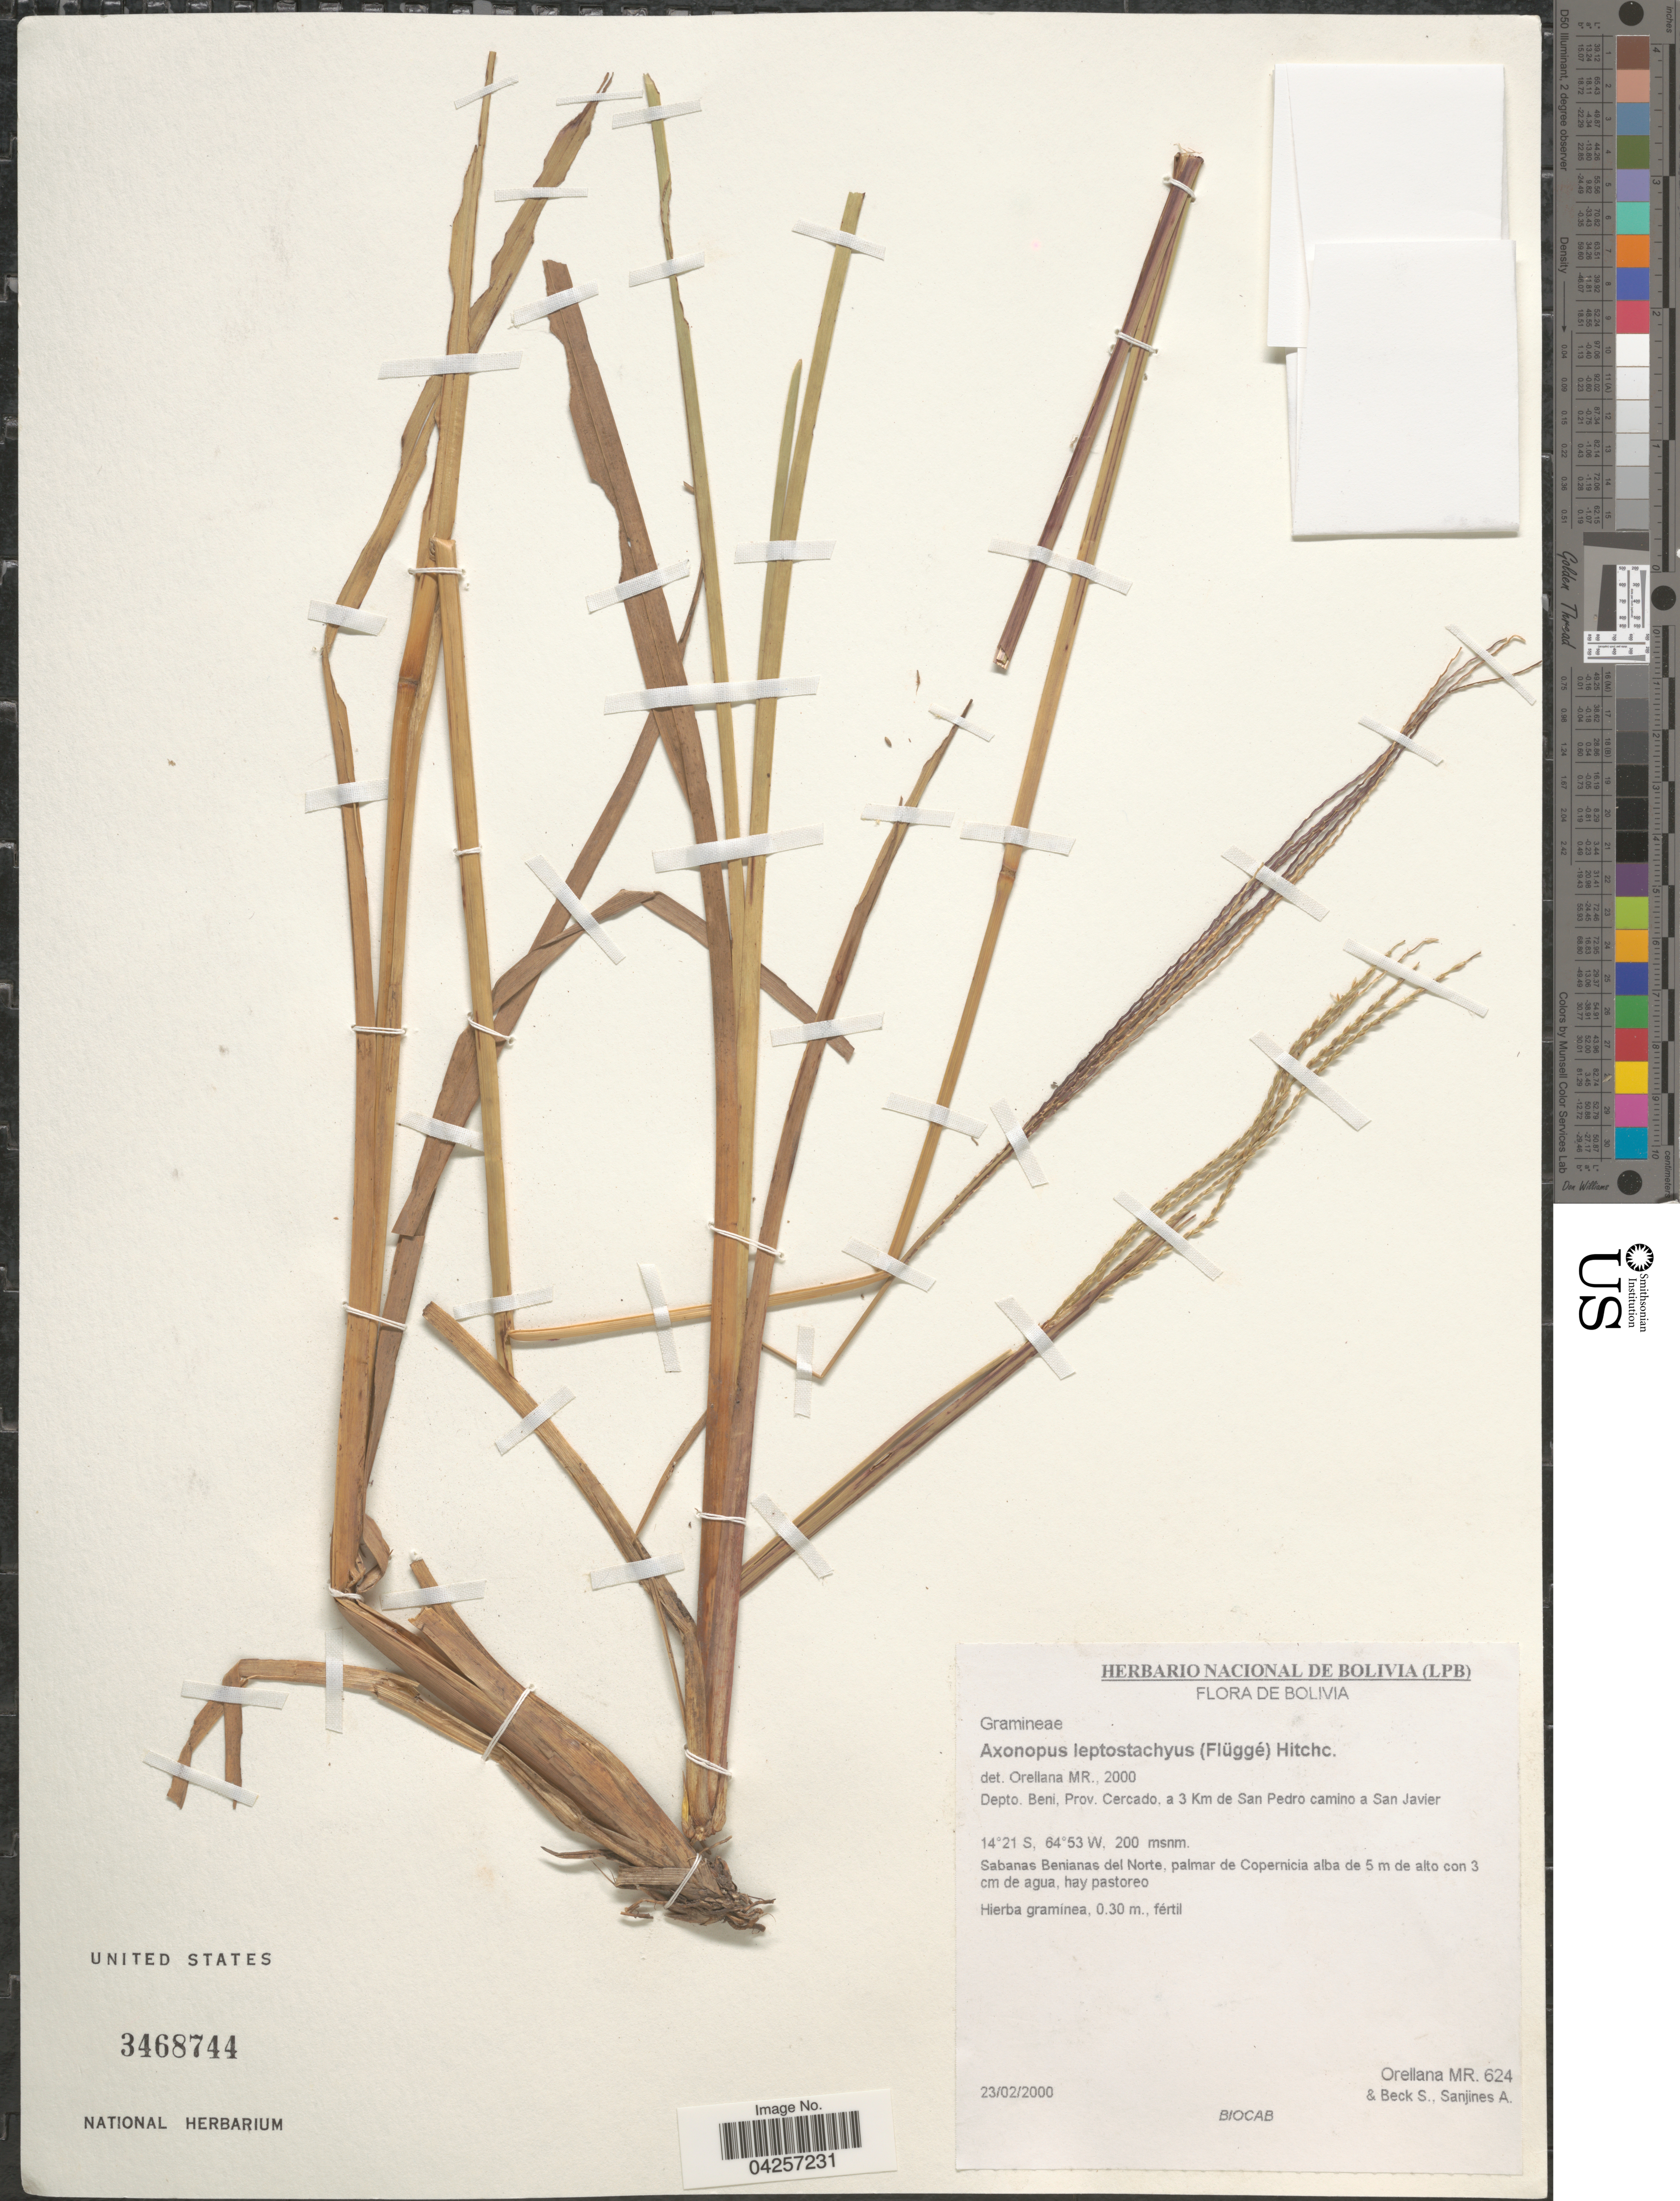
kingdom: Plantae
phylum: Tracheophyta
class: Liliopsida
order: Poales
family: Poaceae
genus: Axonopus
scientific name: Axonopus leptostachyus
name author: (Flüggé) Hitchc.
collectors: M. Orellana, S. G. Beck & A. Sanjines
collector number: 624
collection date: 2000-02-23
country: Bolivia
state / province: Beni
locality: Depto. Beni, Prov. Cercado, a 3 Km de San Pedro camino a San Javier. Sabanas Benianas del Norte, palmar de Copernicia.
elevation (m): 200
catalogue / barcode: US 3468744